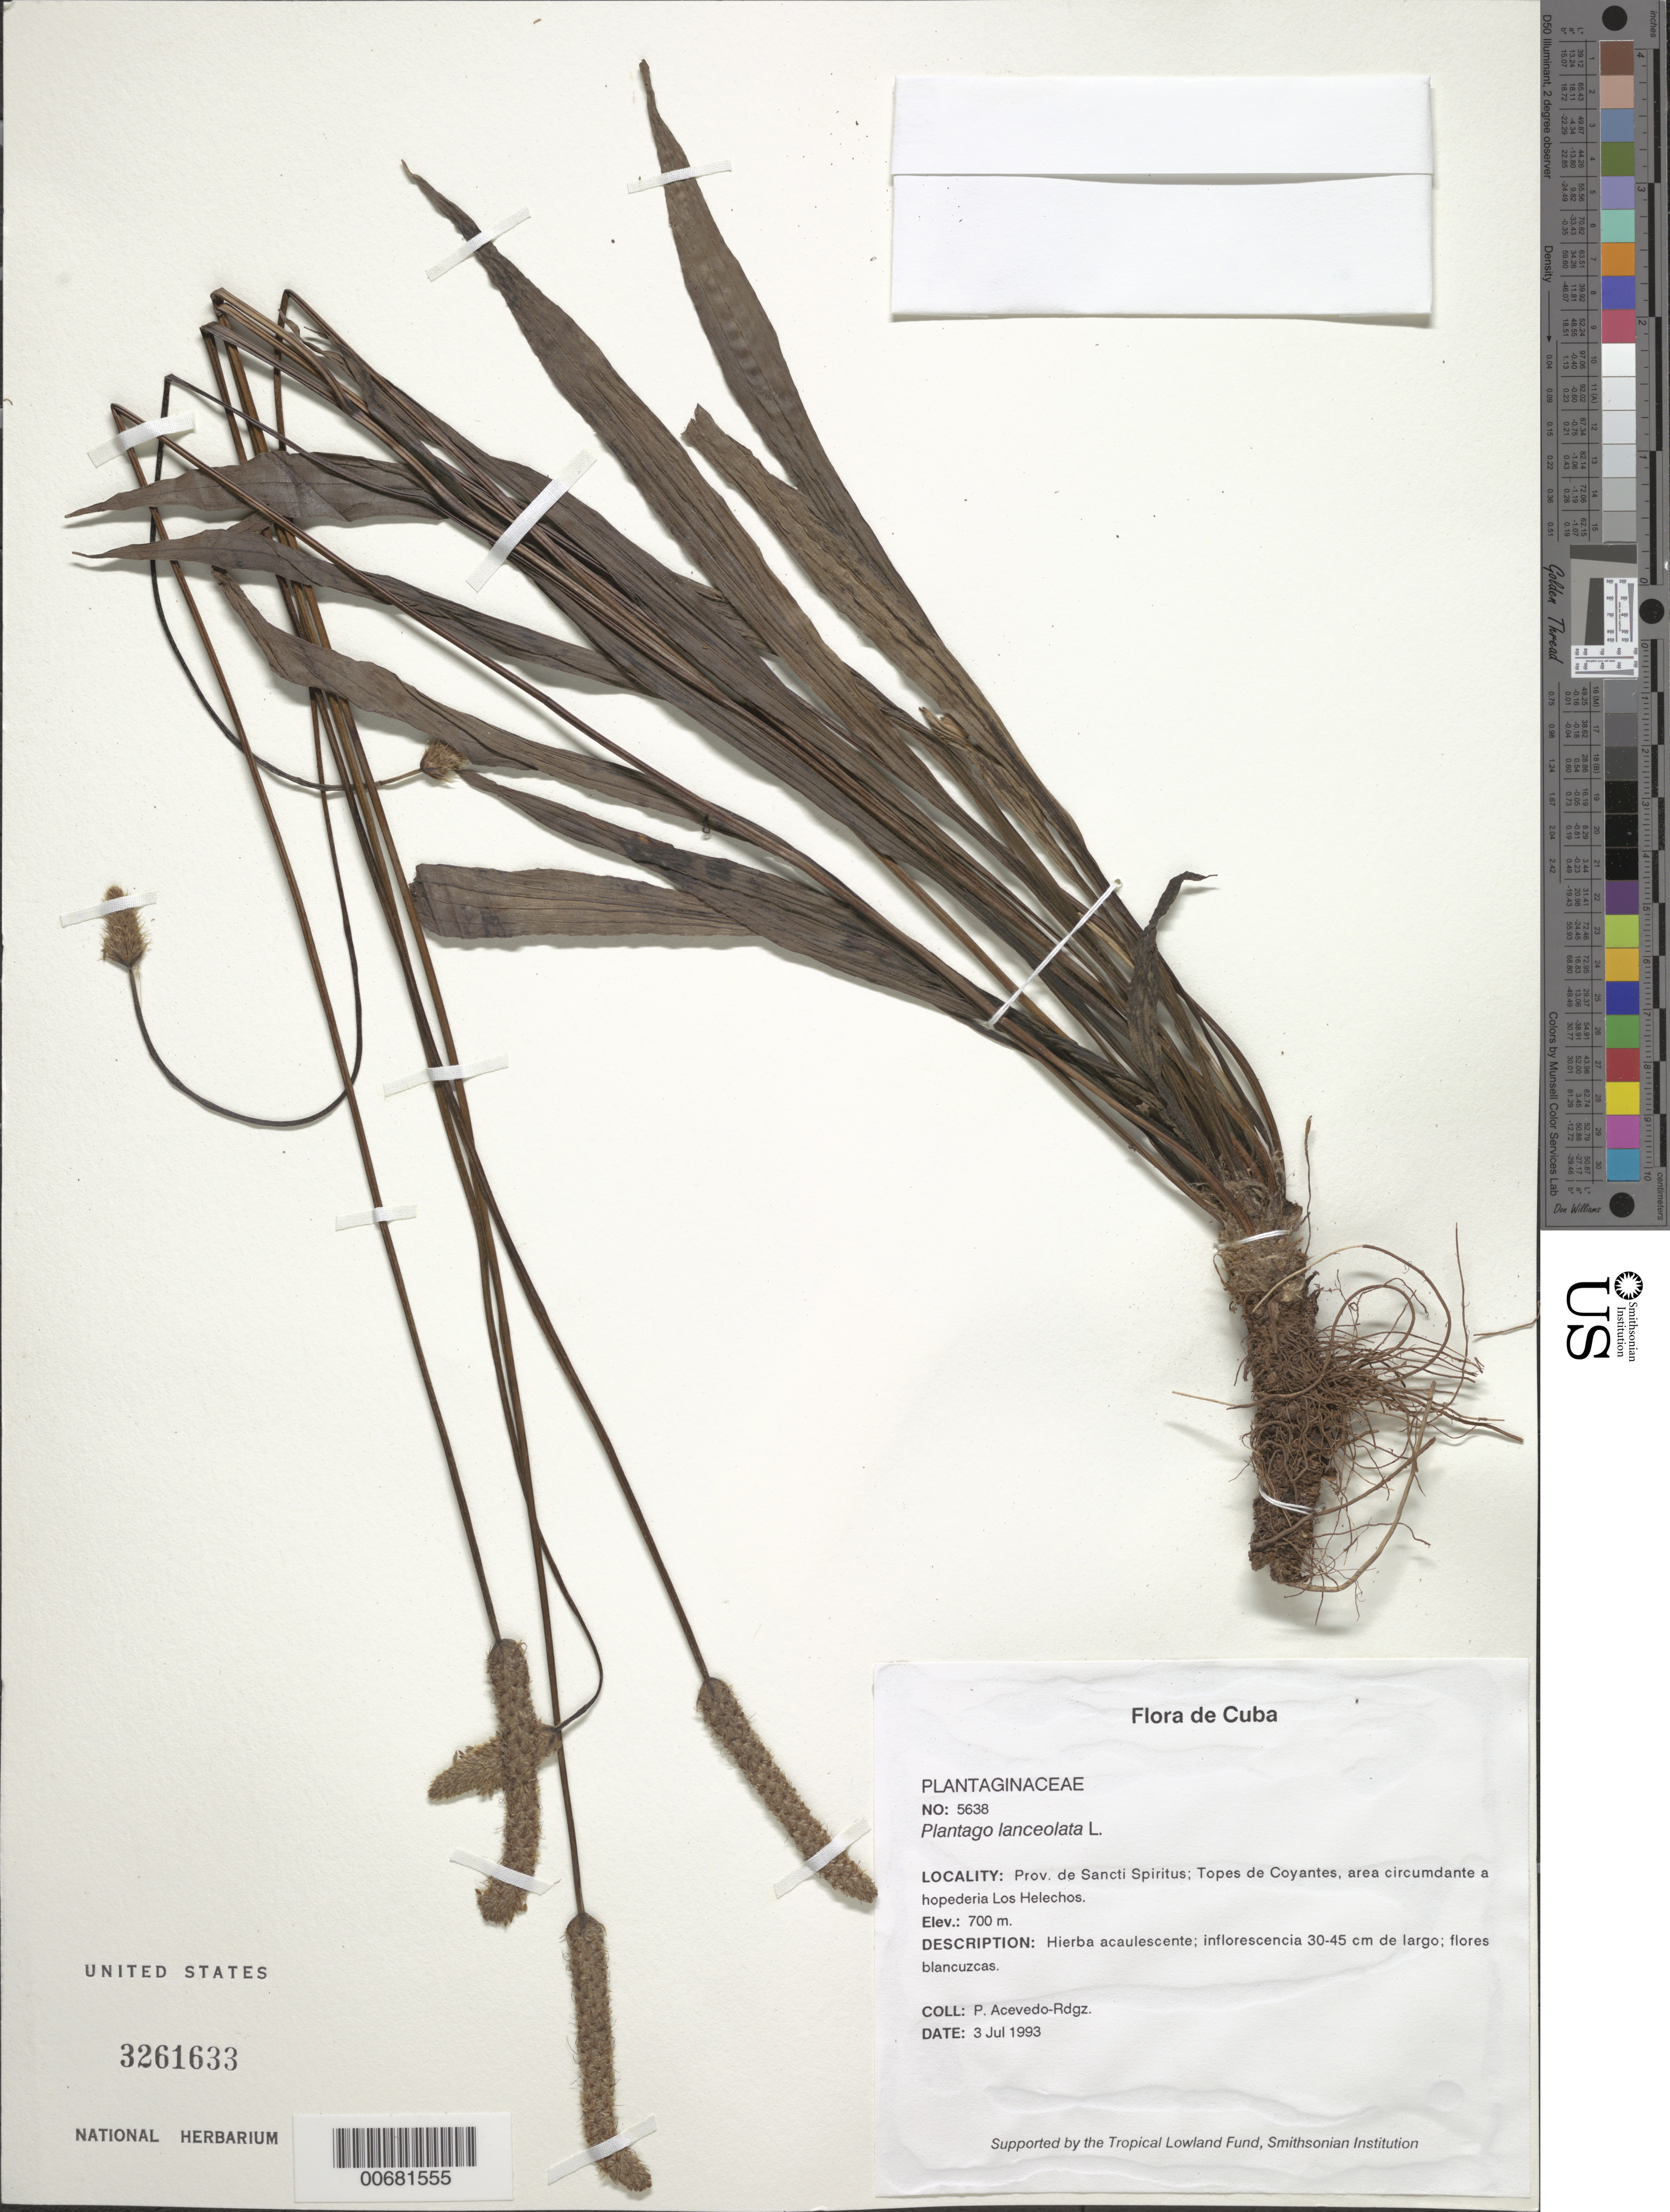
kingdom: Plantae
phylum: Tracheophyta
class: Magnoliopsida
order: Lamiales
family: Plantaginaceae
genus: Plantago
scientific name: Plantago lanceolata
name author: L.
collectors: P. Acevedo-Rodr.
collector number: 5638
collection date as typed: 03 Jul 1993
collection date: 1993-07-03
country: Cuba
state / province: Sancti Spiritus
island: Cuba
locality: Topes de Coyantes, area circumdante a hopederia Los Helechos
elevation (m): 700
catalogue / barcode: US 3261633